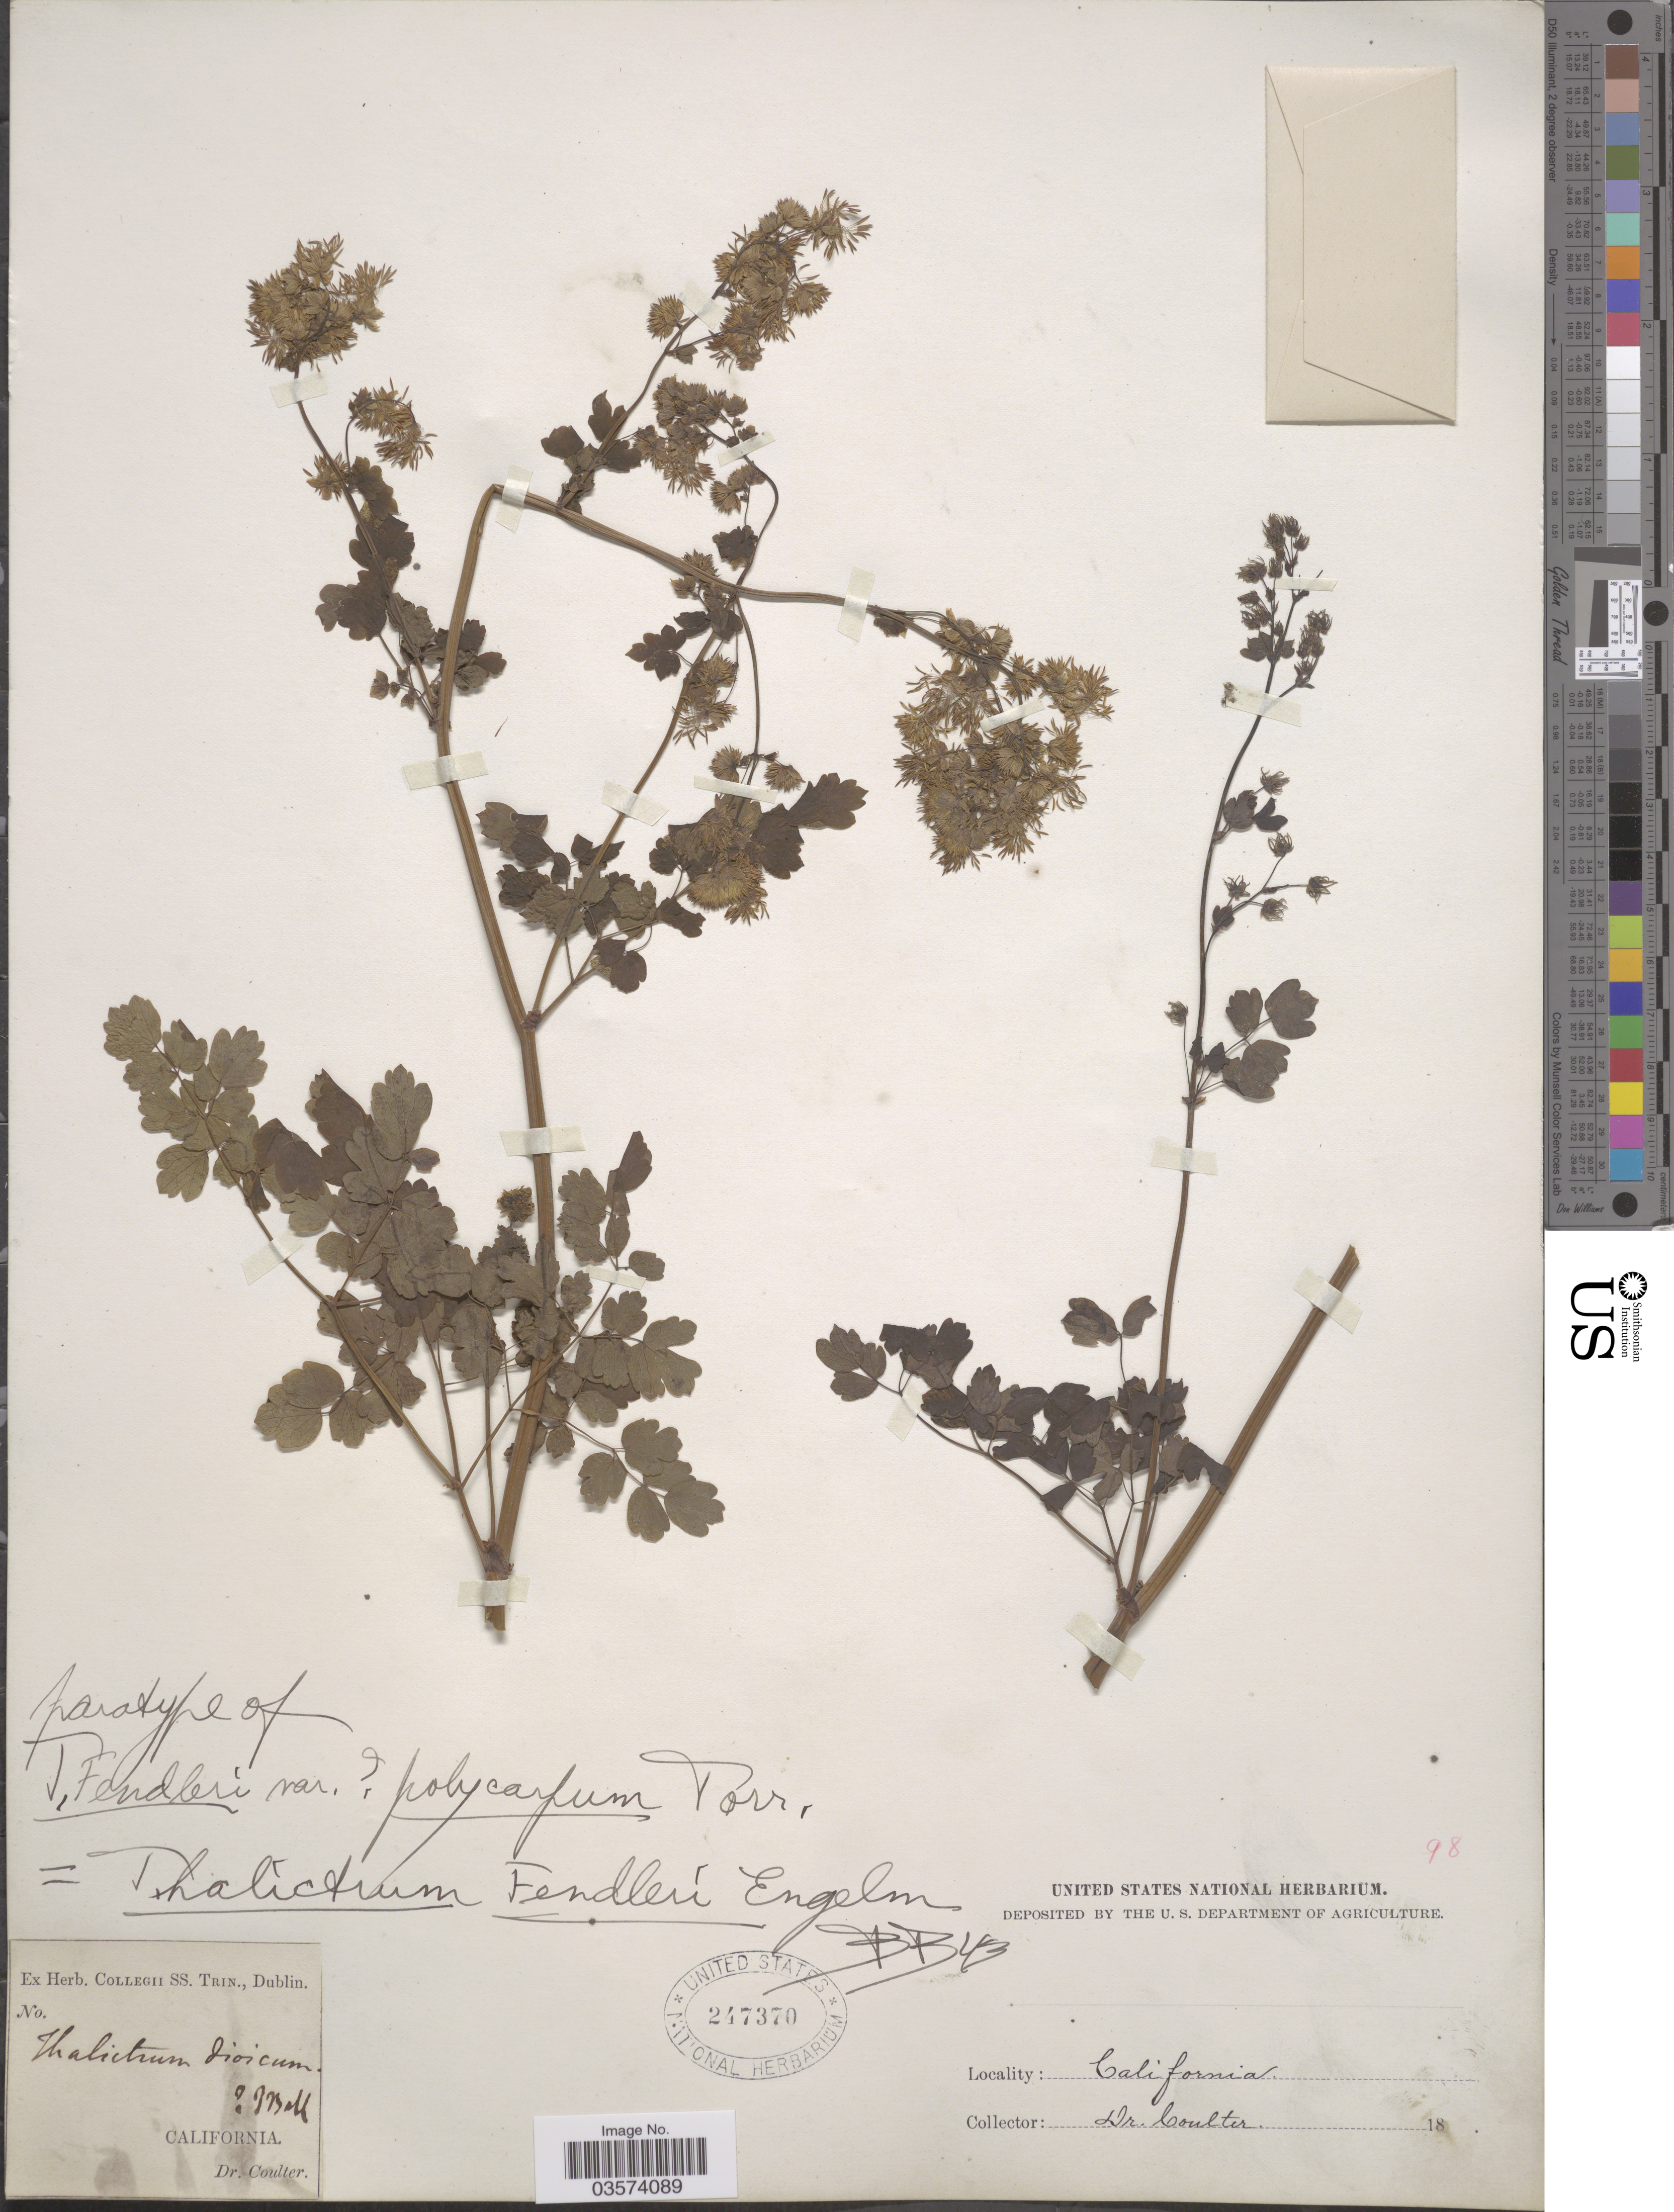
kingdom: Plantae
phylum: Tracheophyta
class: Magnoliopsida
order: Ranunculales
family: Ranunculaceae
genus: Thalictrum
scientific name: Thalictrum fendleri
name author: Engelm. ex A. Gray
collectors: -- Coulter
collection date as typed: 18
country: United States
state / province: California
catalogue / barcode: US 247370